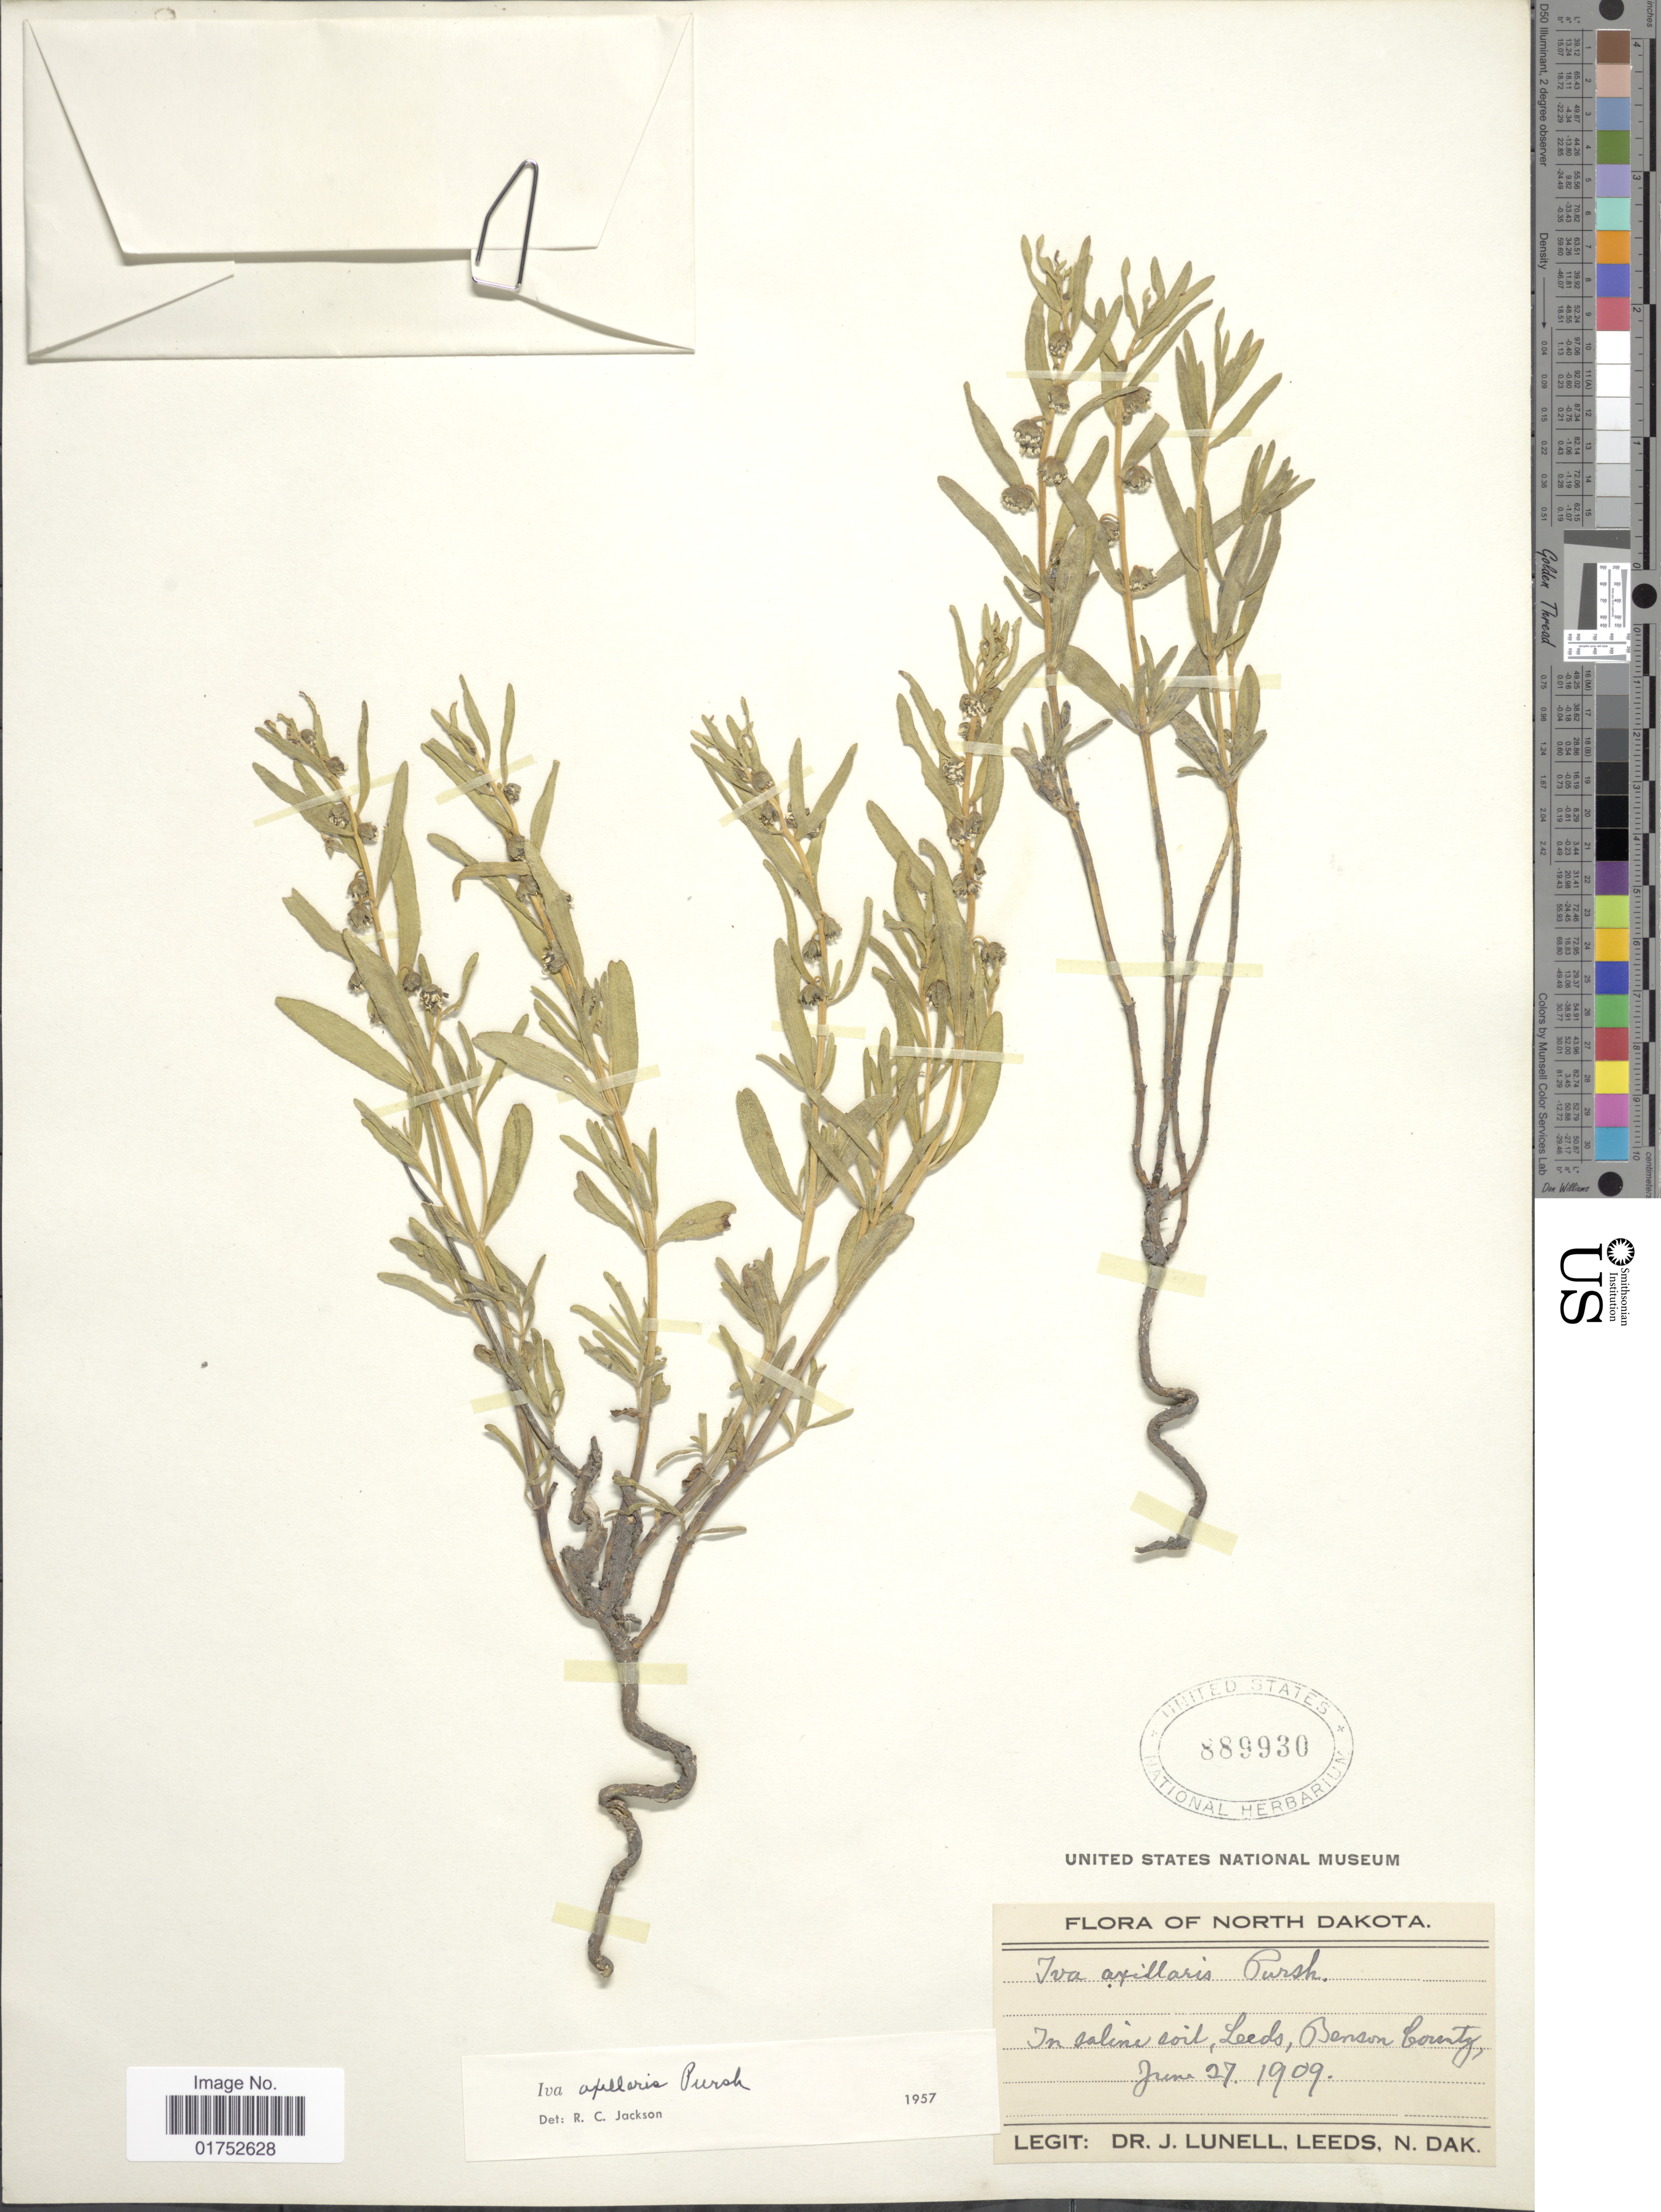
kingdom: Plantae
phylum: Tracheophyta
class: Magnoliopsida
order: Asterales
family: Asteraceae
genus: Iva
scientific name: Iva axillaris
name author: Pursh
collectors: J. Lunell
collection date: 1909-06-27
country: United States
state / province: North Dakota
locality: Leeds, Benson County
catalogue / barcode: US 889930